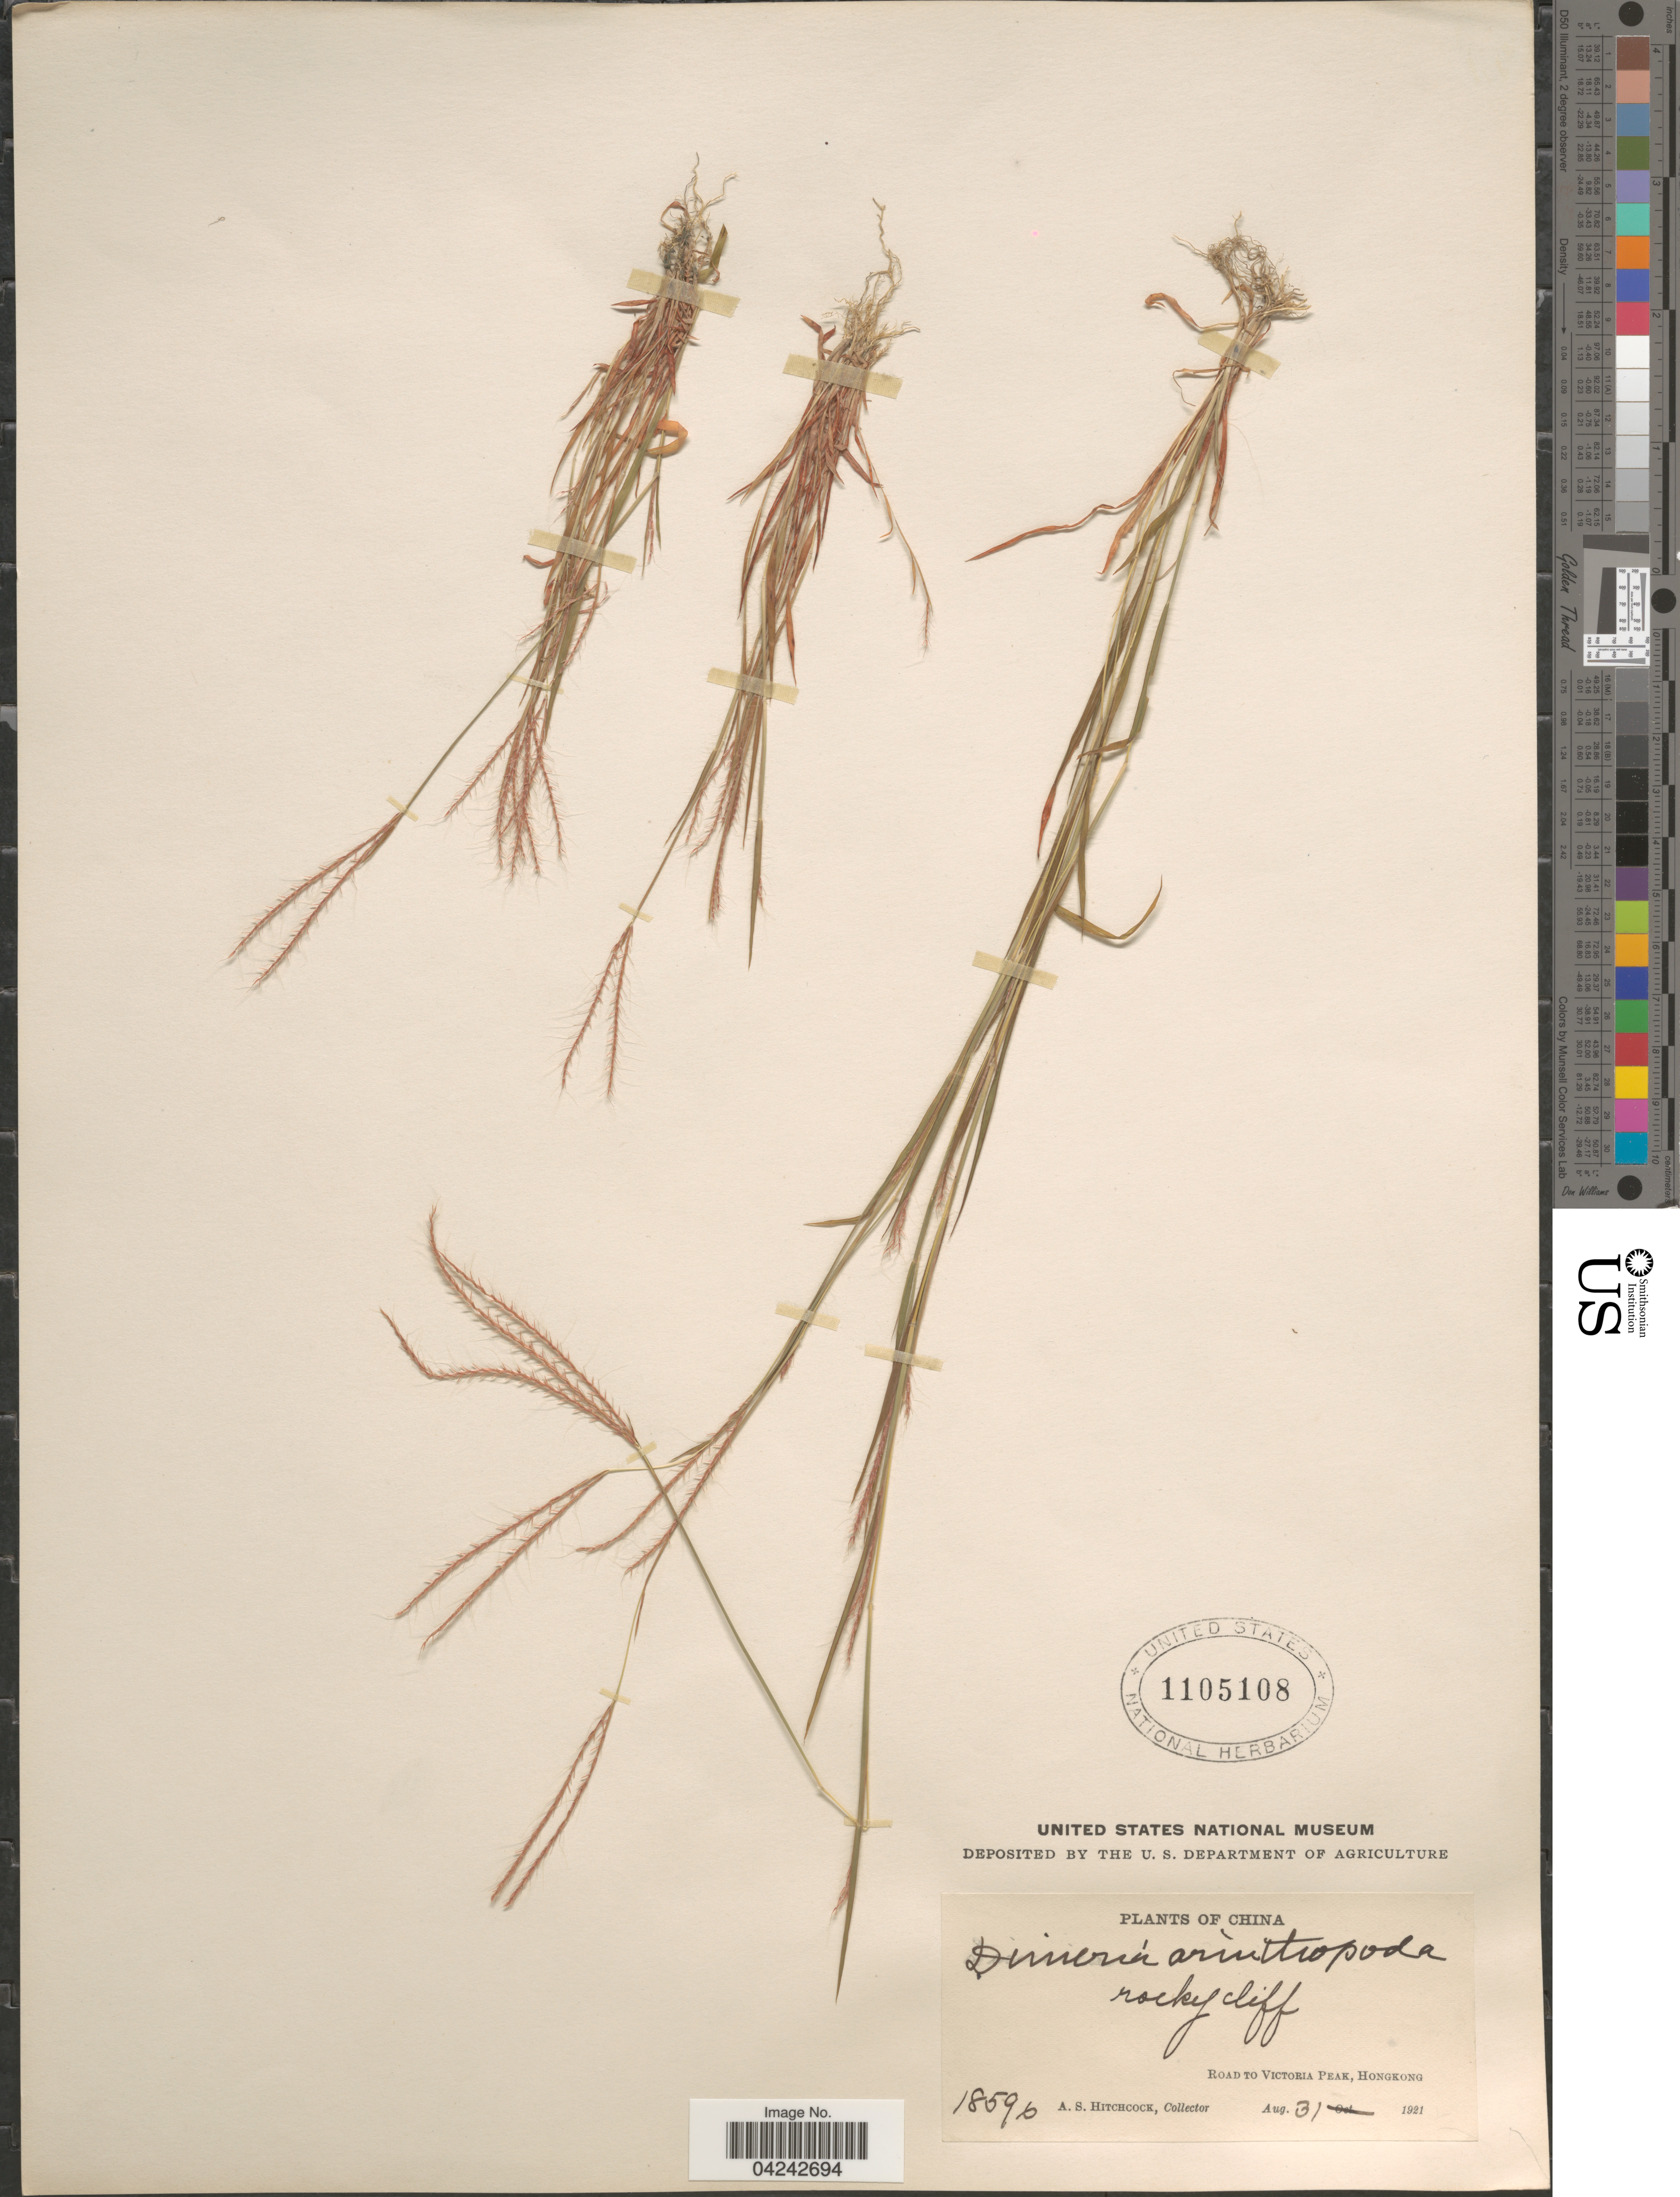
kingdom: Plantae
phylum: Tracheophyta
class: Liliopsida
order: Poales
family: Poaceae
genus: Dimeria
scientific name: Dimeria ornithopoda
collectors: A. S. Hitchcock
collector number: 18596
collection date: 1921-08-31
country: China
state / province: Hong Kong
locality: Road to Victoria Peak, Hongkong.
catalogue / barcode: US 1105108